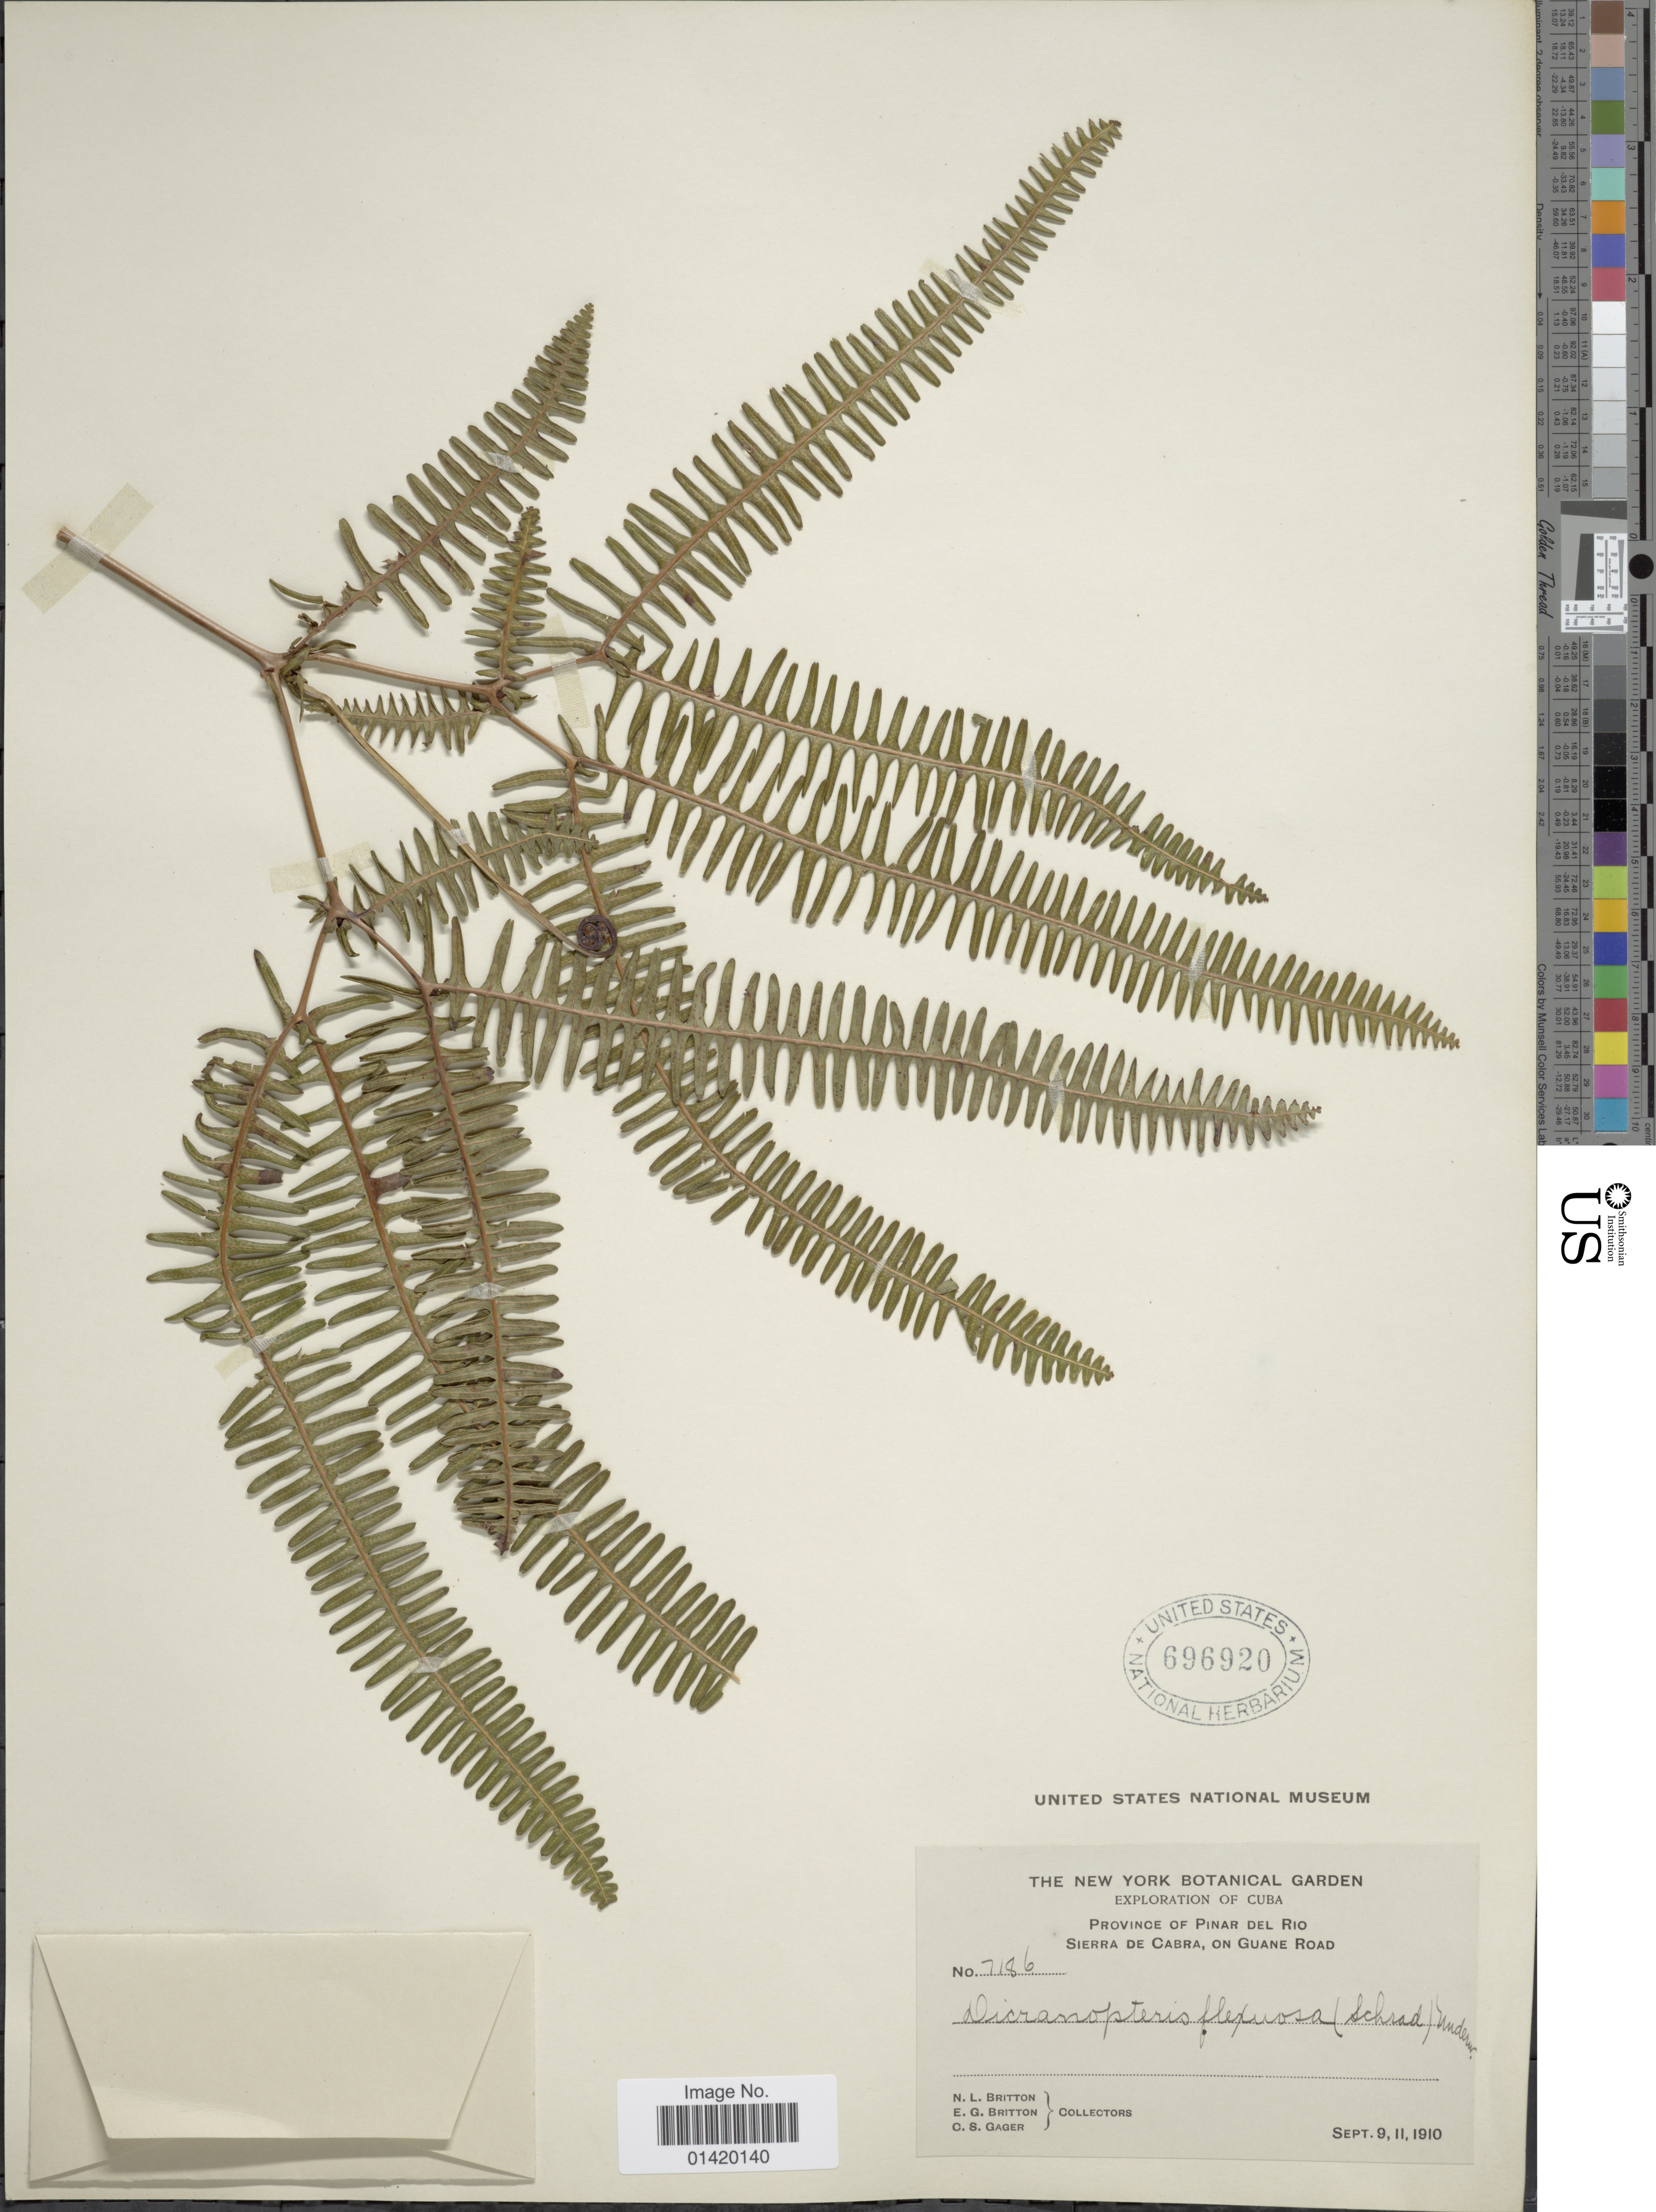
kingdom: Plantae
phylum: Tracheophyta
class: Polypodiopsida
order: Gleicheniales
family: Gleicheniaceae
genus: Dicranopteris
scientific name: Dicranopteris flexuosa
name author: (Schrad.) Underw.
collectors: N. Britton, E. G. Britton & C. Gager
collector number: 7186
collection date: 1910-09-09/1910-09-11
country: Cuba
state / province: Pinar del Río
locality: Sierra de Cabra, on Guane Road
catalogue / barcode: US 696920